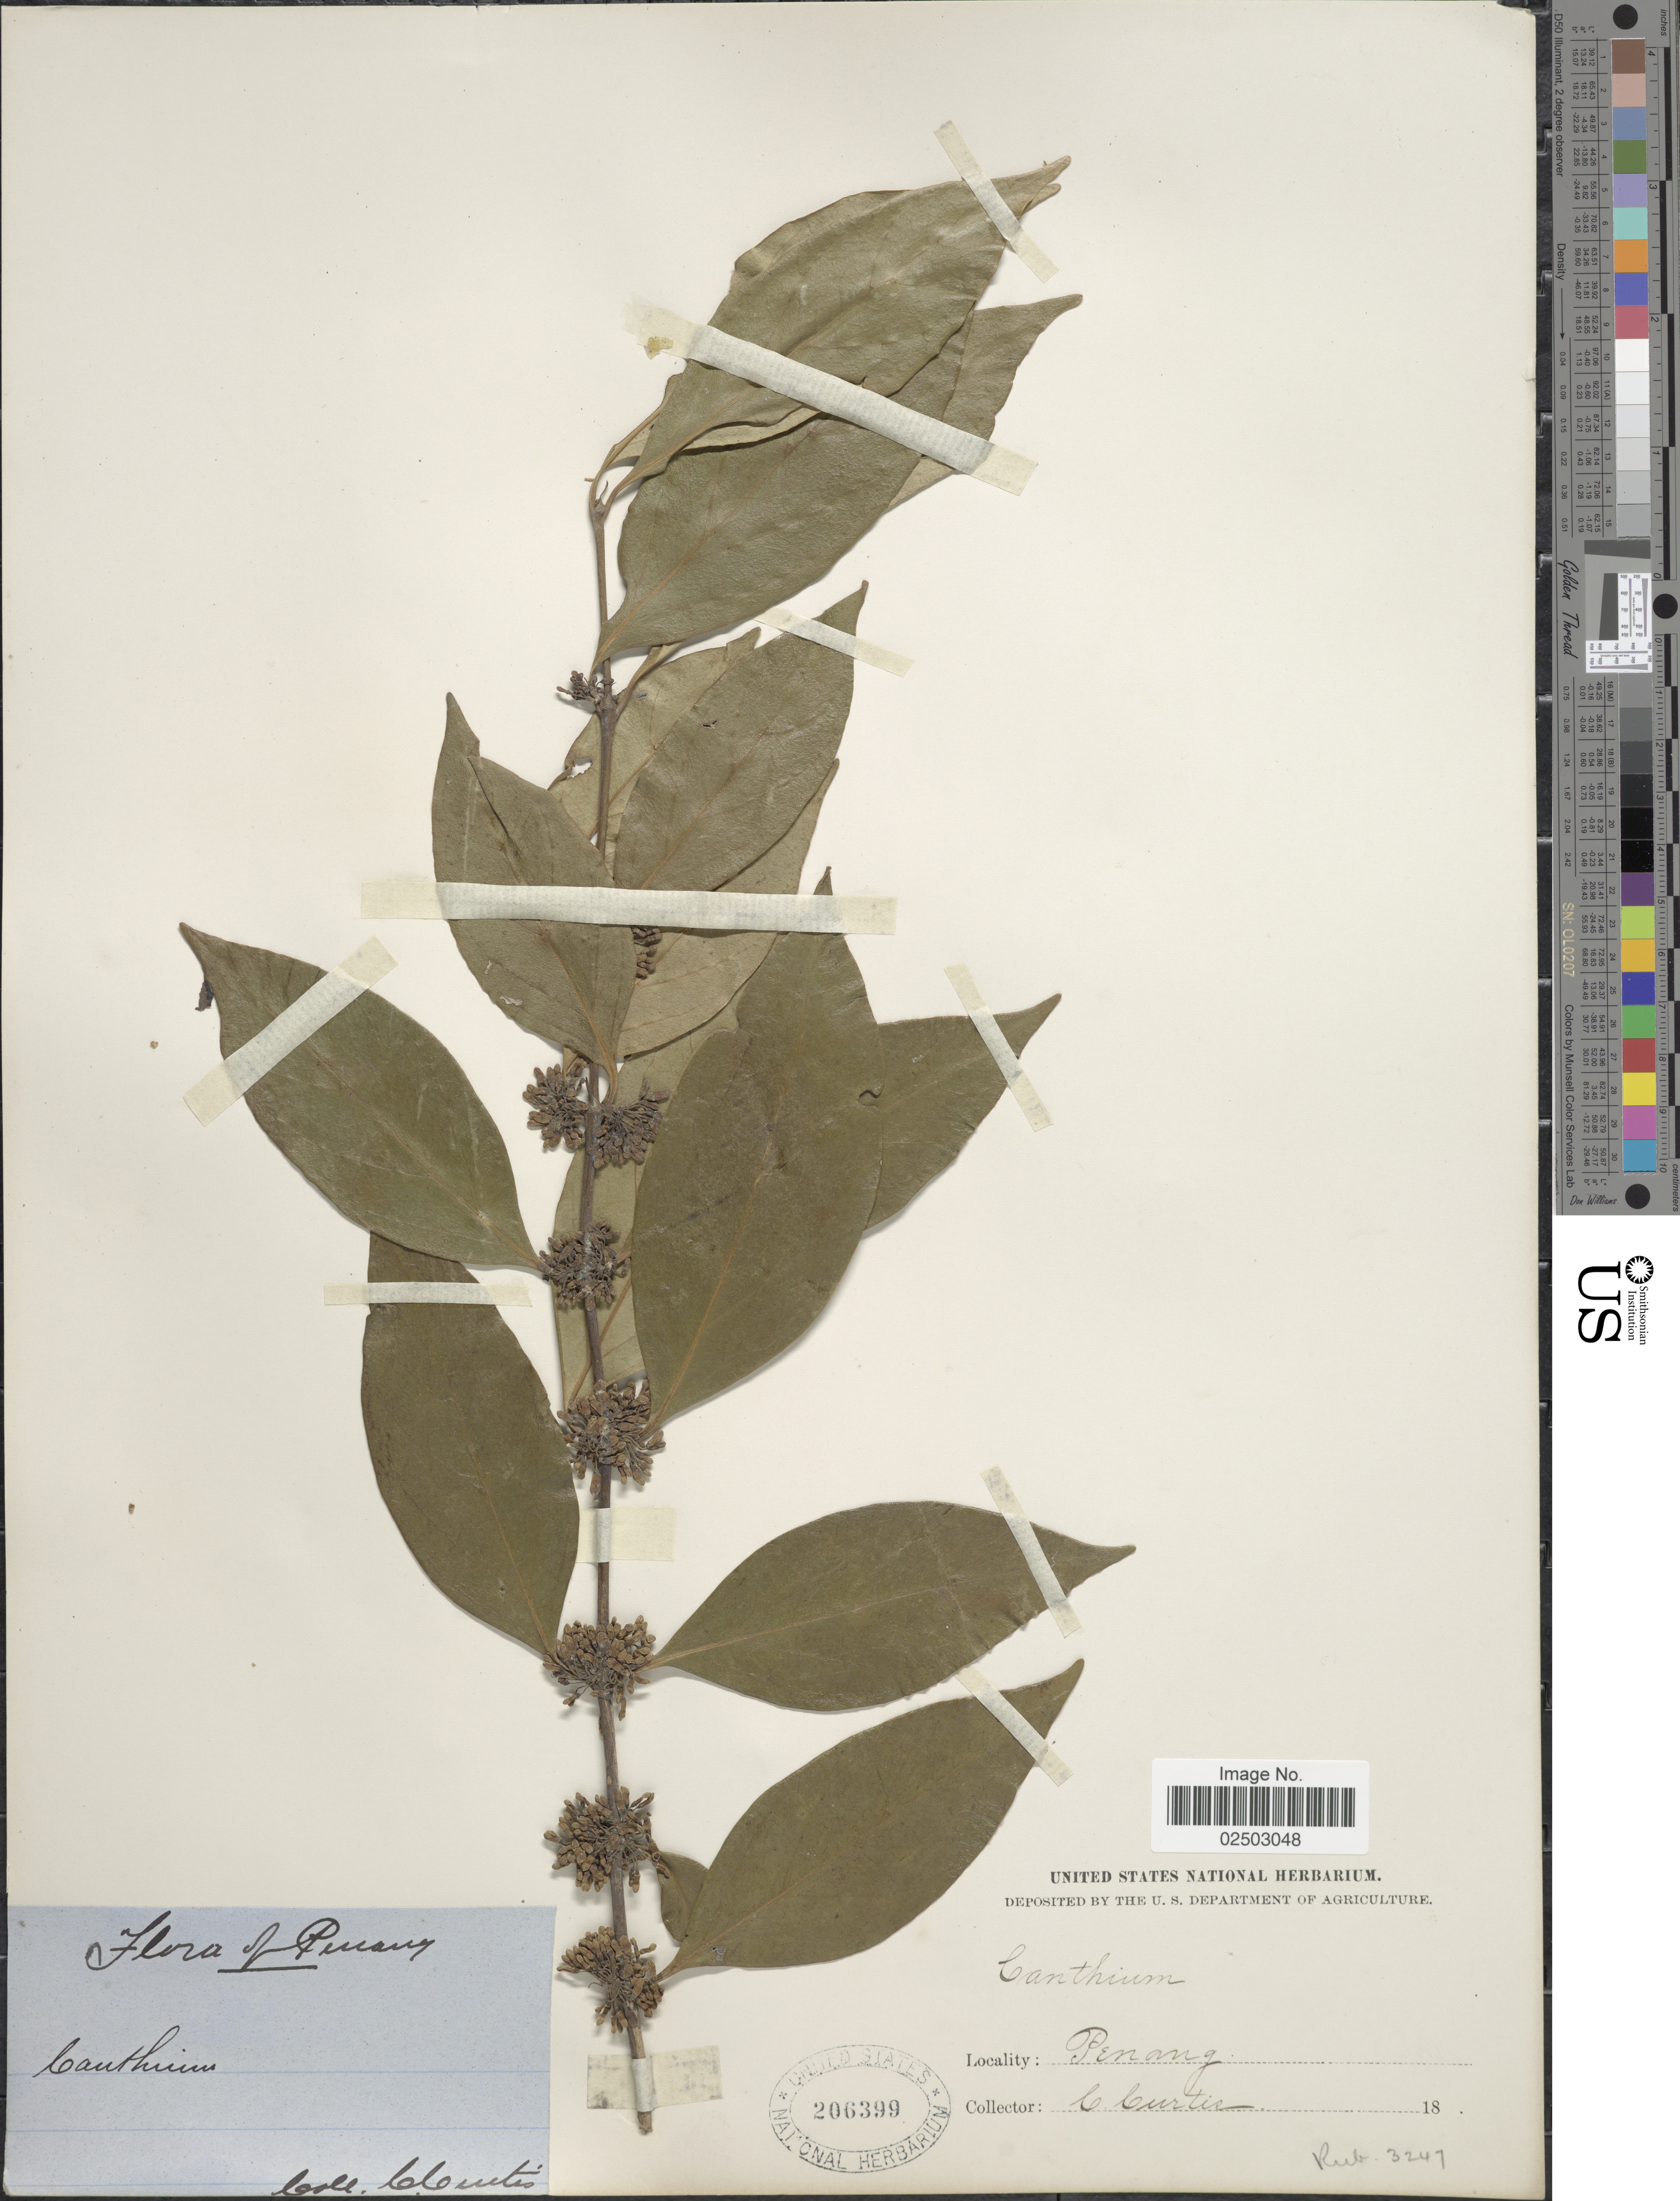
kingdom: Plantae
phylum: Tracheophyta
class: Magnoliopsida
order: Gentianales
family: Rubiaceae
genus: Bridsonia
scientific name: Bridsonia chamaedendrum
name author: (Kuntze) Verstraete & A.E. van Wyk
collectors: C. Curtis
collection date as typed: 18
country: Malaysia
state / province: Pinang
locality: Penang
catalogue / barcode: US 206399